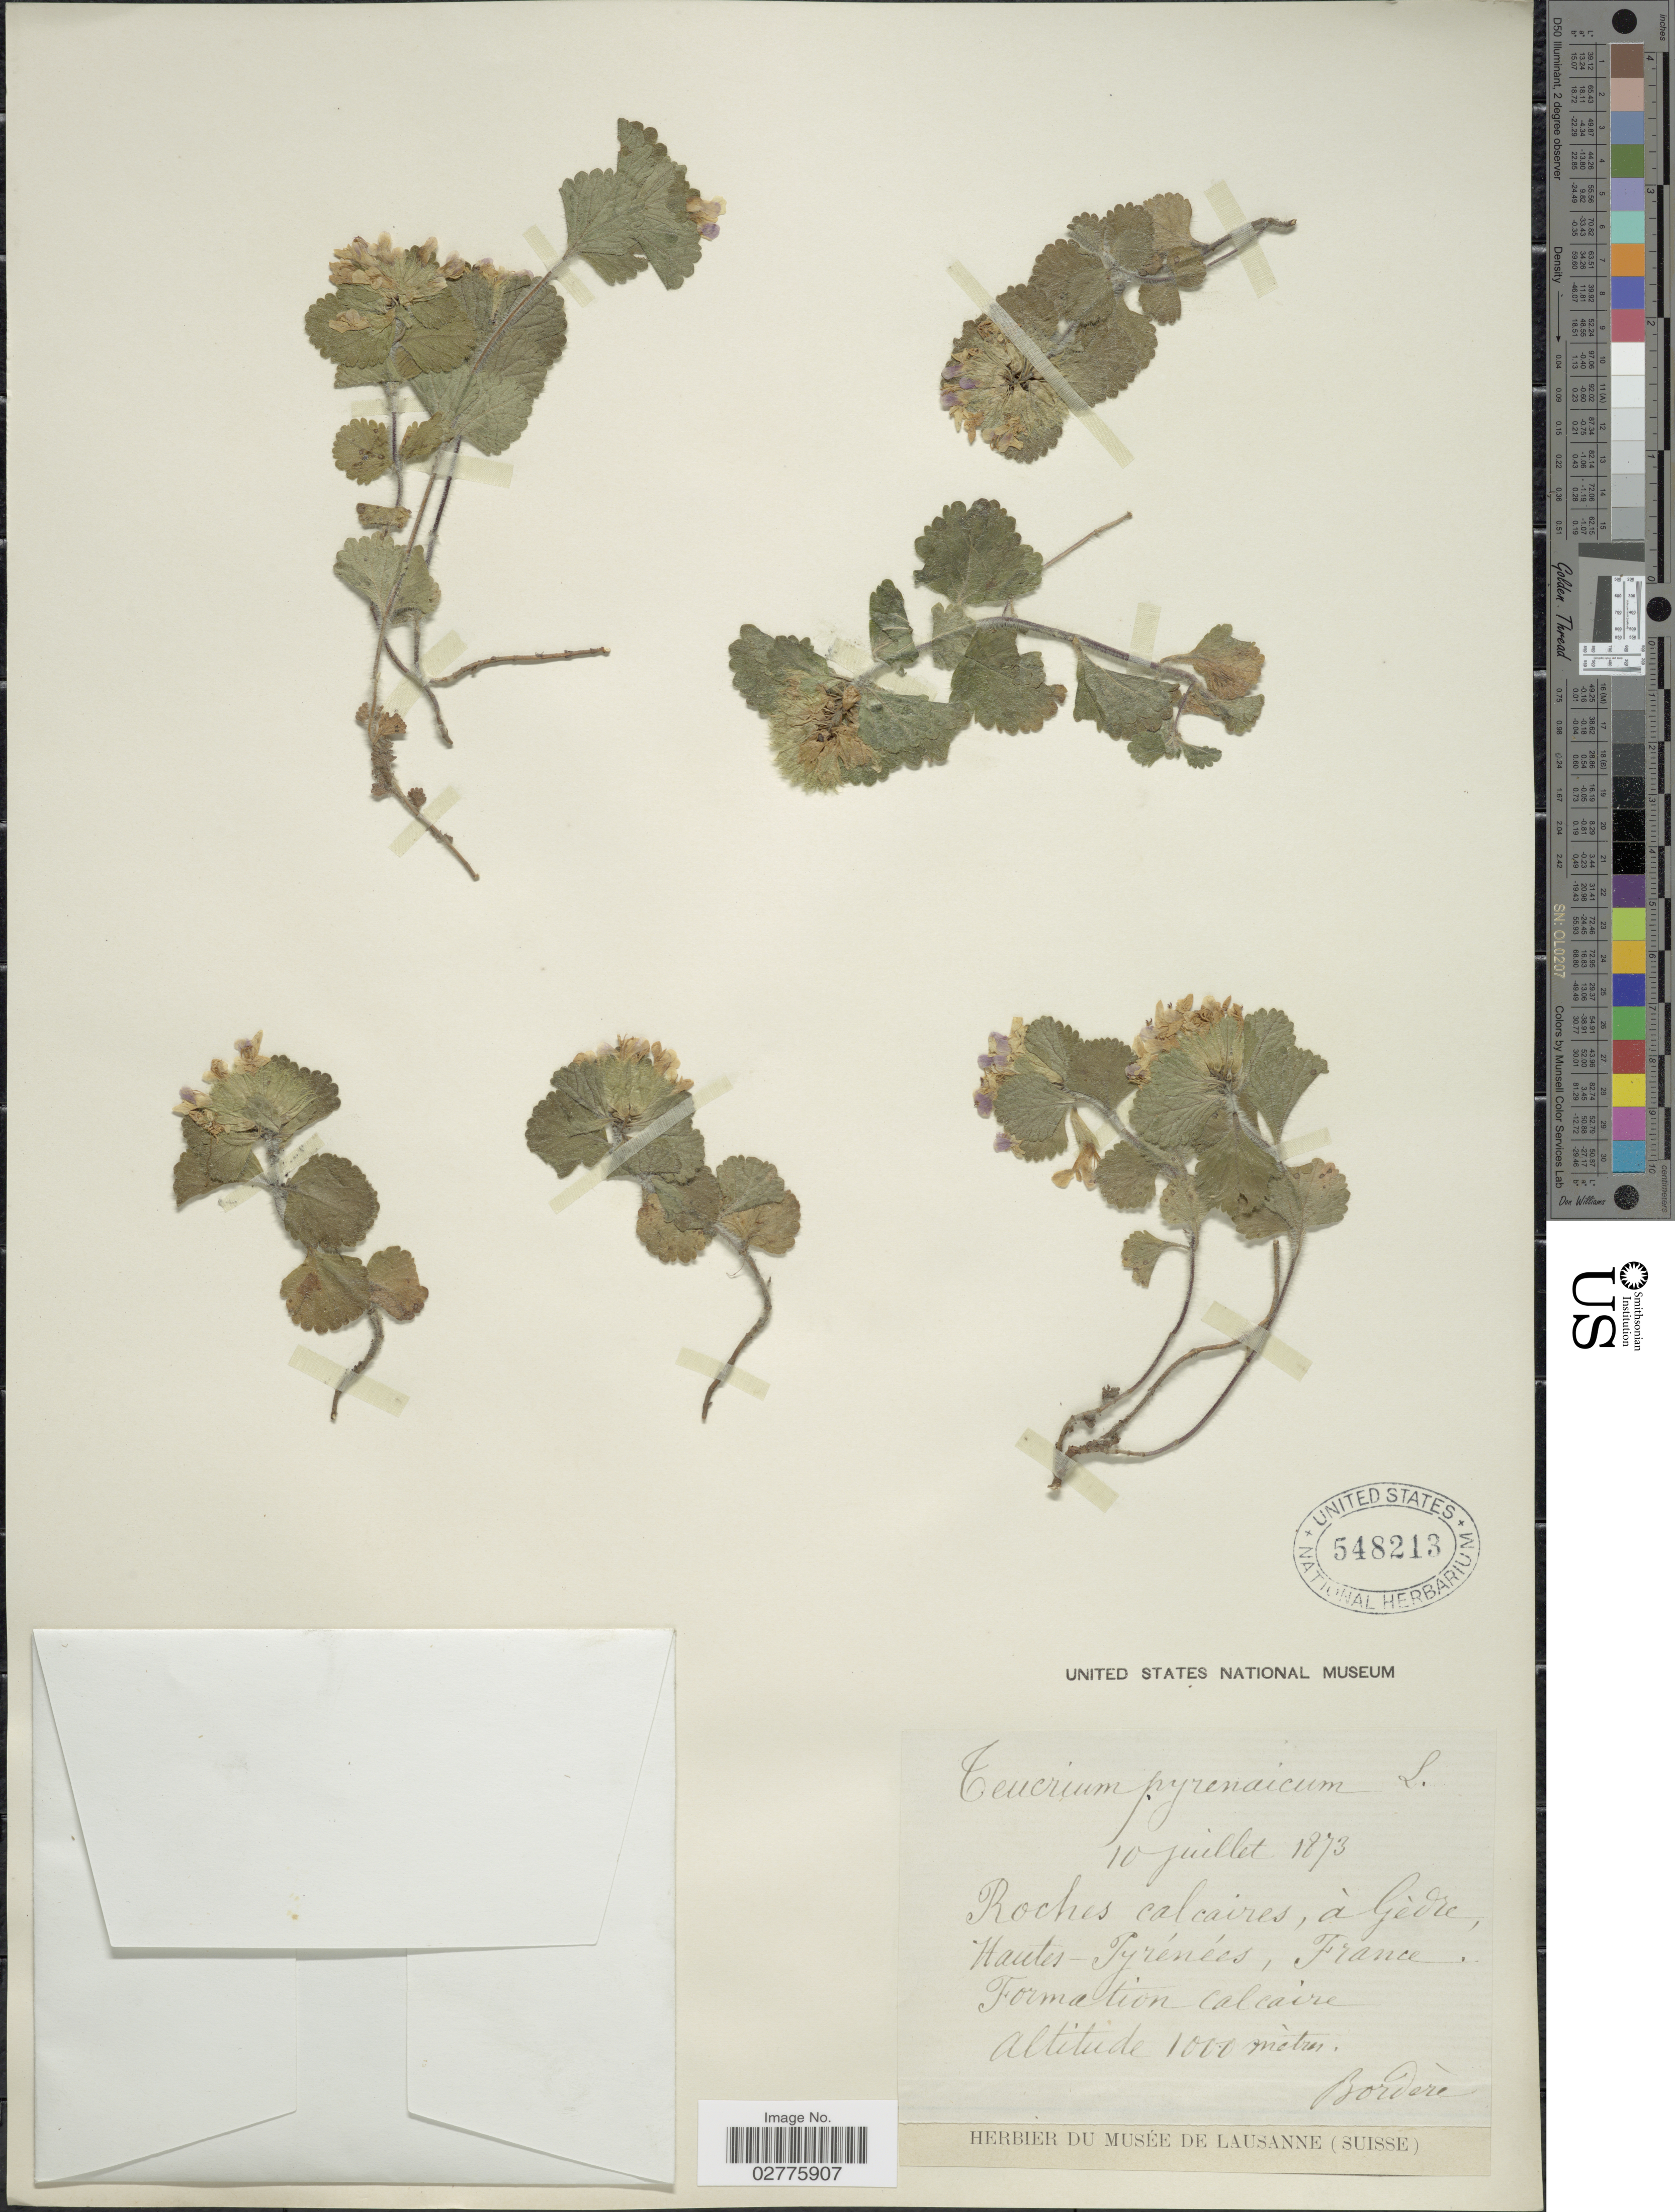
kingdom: Plantae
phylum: Tracheophyta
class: Magnoliopsida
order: Lamiales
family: Lamiaceae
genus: Teucrium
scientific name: Teucrium pyrenaicum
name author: L.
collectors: -. Bordère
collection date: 1873-07-10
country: France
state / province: Occitanie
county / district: Hautes-Pyrénées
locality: Roches calcaires, à Gèdre, Hautes-Pyrénées.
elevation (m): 1000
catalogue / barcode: US 548213